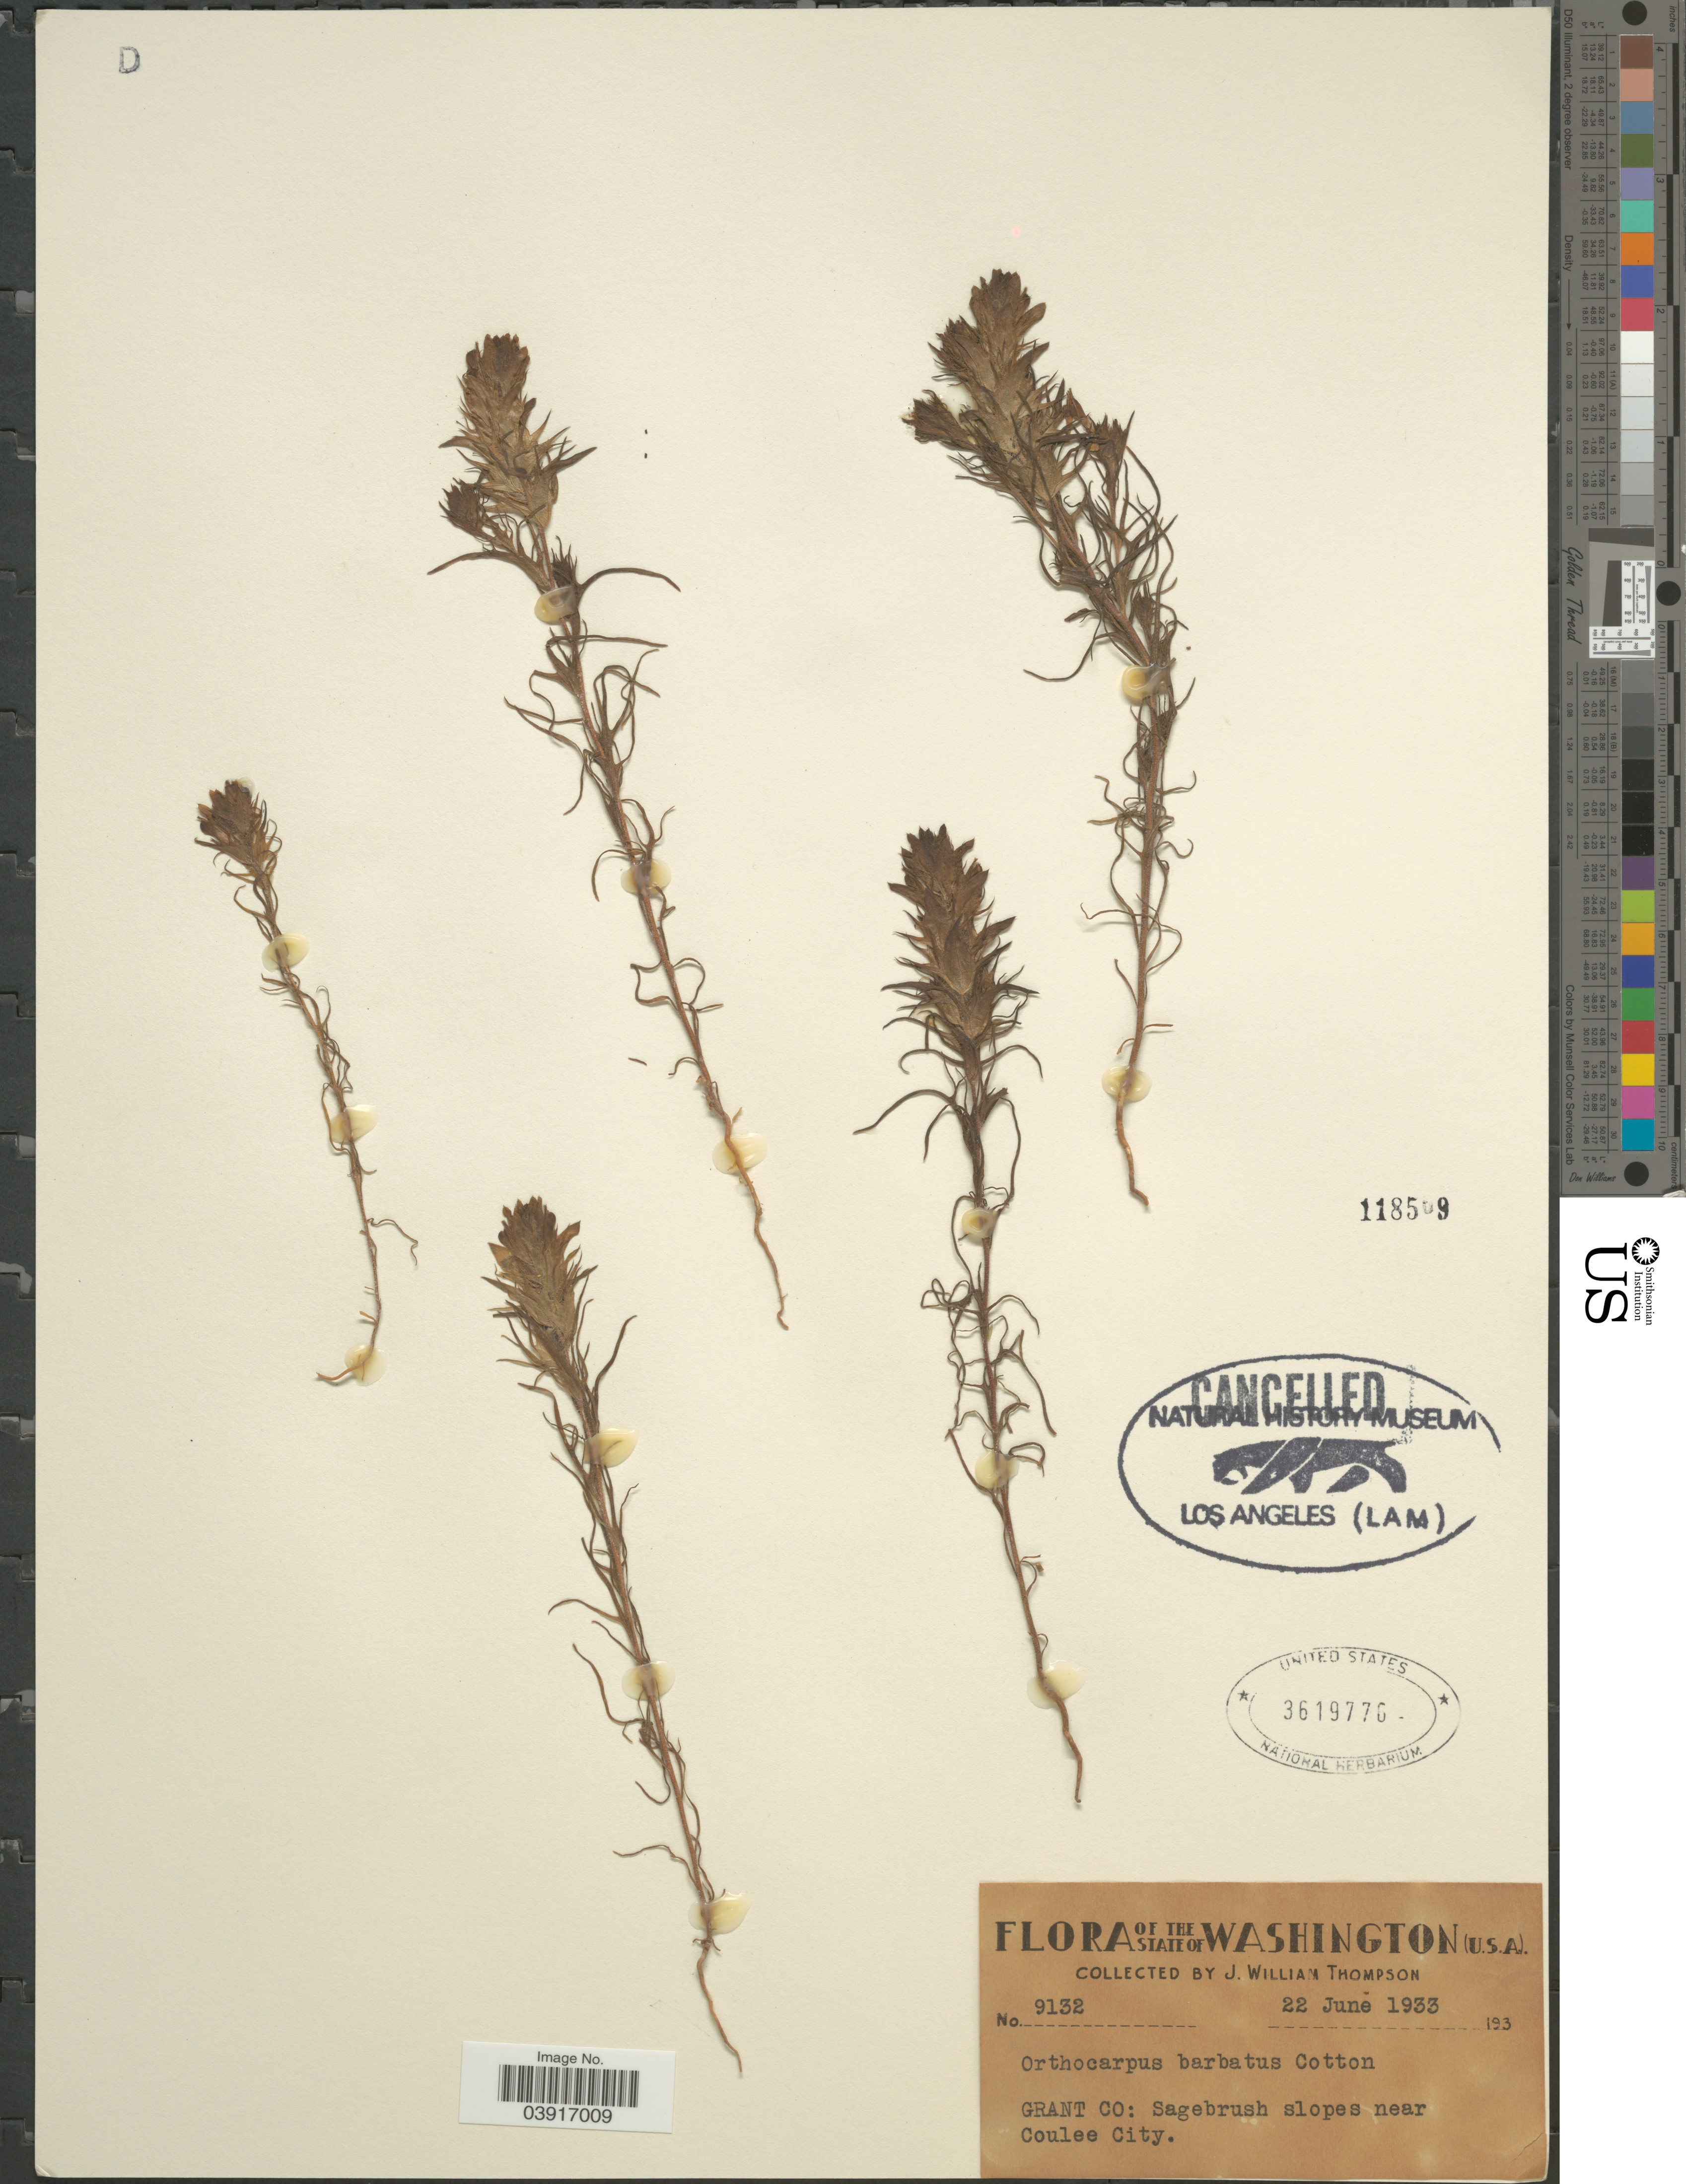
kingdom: Plantae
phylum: Tracheophyta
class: Magnoliopsida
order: Lamiales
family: Orobanchaceae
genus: Orthocarpus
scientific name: Orthocarpus barbatus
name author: J.S. Cotton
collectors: J. W. Thompson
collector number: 9132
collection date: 1933-06-22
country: United States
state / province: Washington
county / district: Grant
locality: Grant Co: Sagebrush slopes near Coulee City.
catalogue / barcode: US 3619776